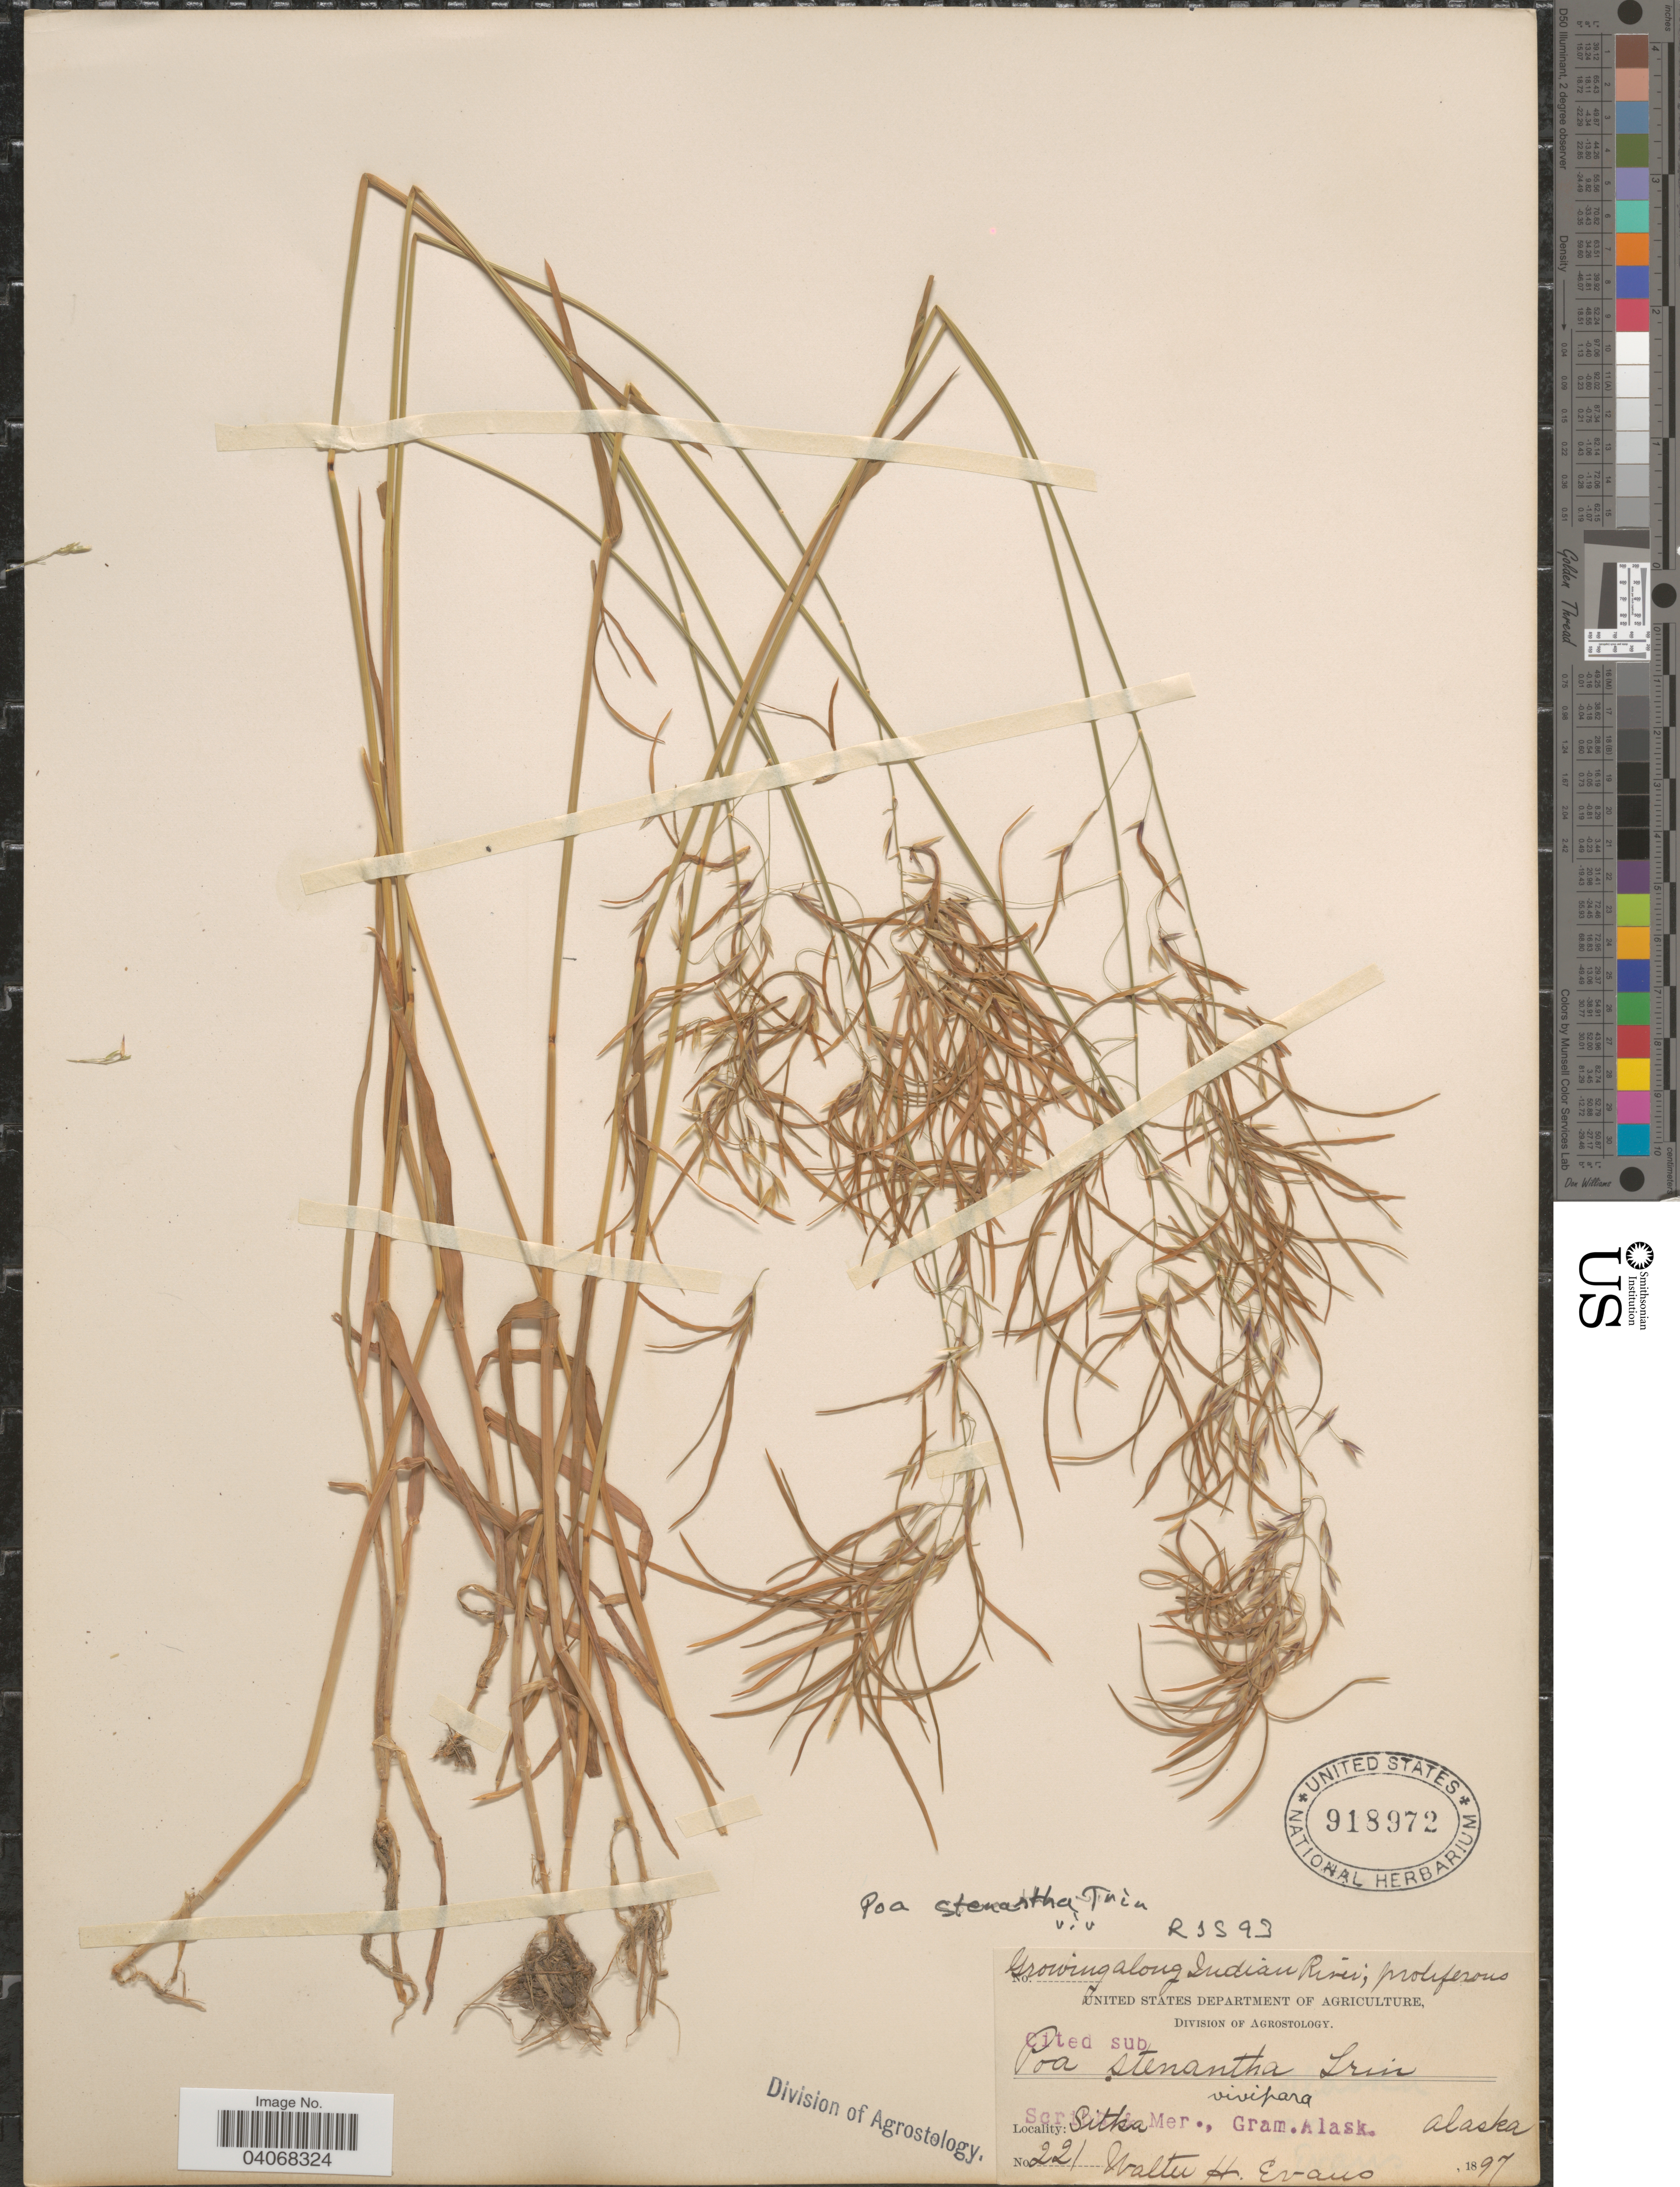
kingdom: Plantae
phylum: Tracheophyta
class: Liliopsida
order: Poales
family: Poaceae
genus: Poa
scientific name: Poa stenantha var. vivipara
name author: Trin.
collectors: W. H. Evans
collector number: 221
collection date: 1897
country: United States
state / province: Alaska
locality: Sitka.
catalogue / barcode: US 918972